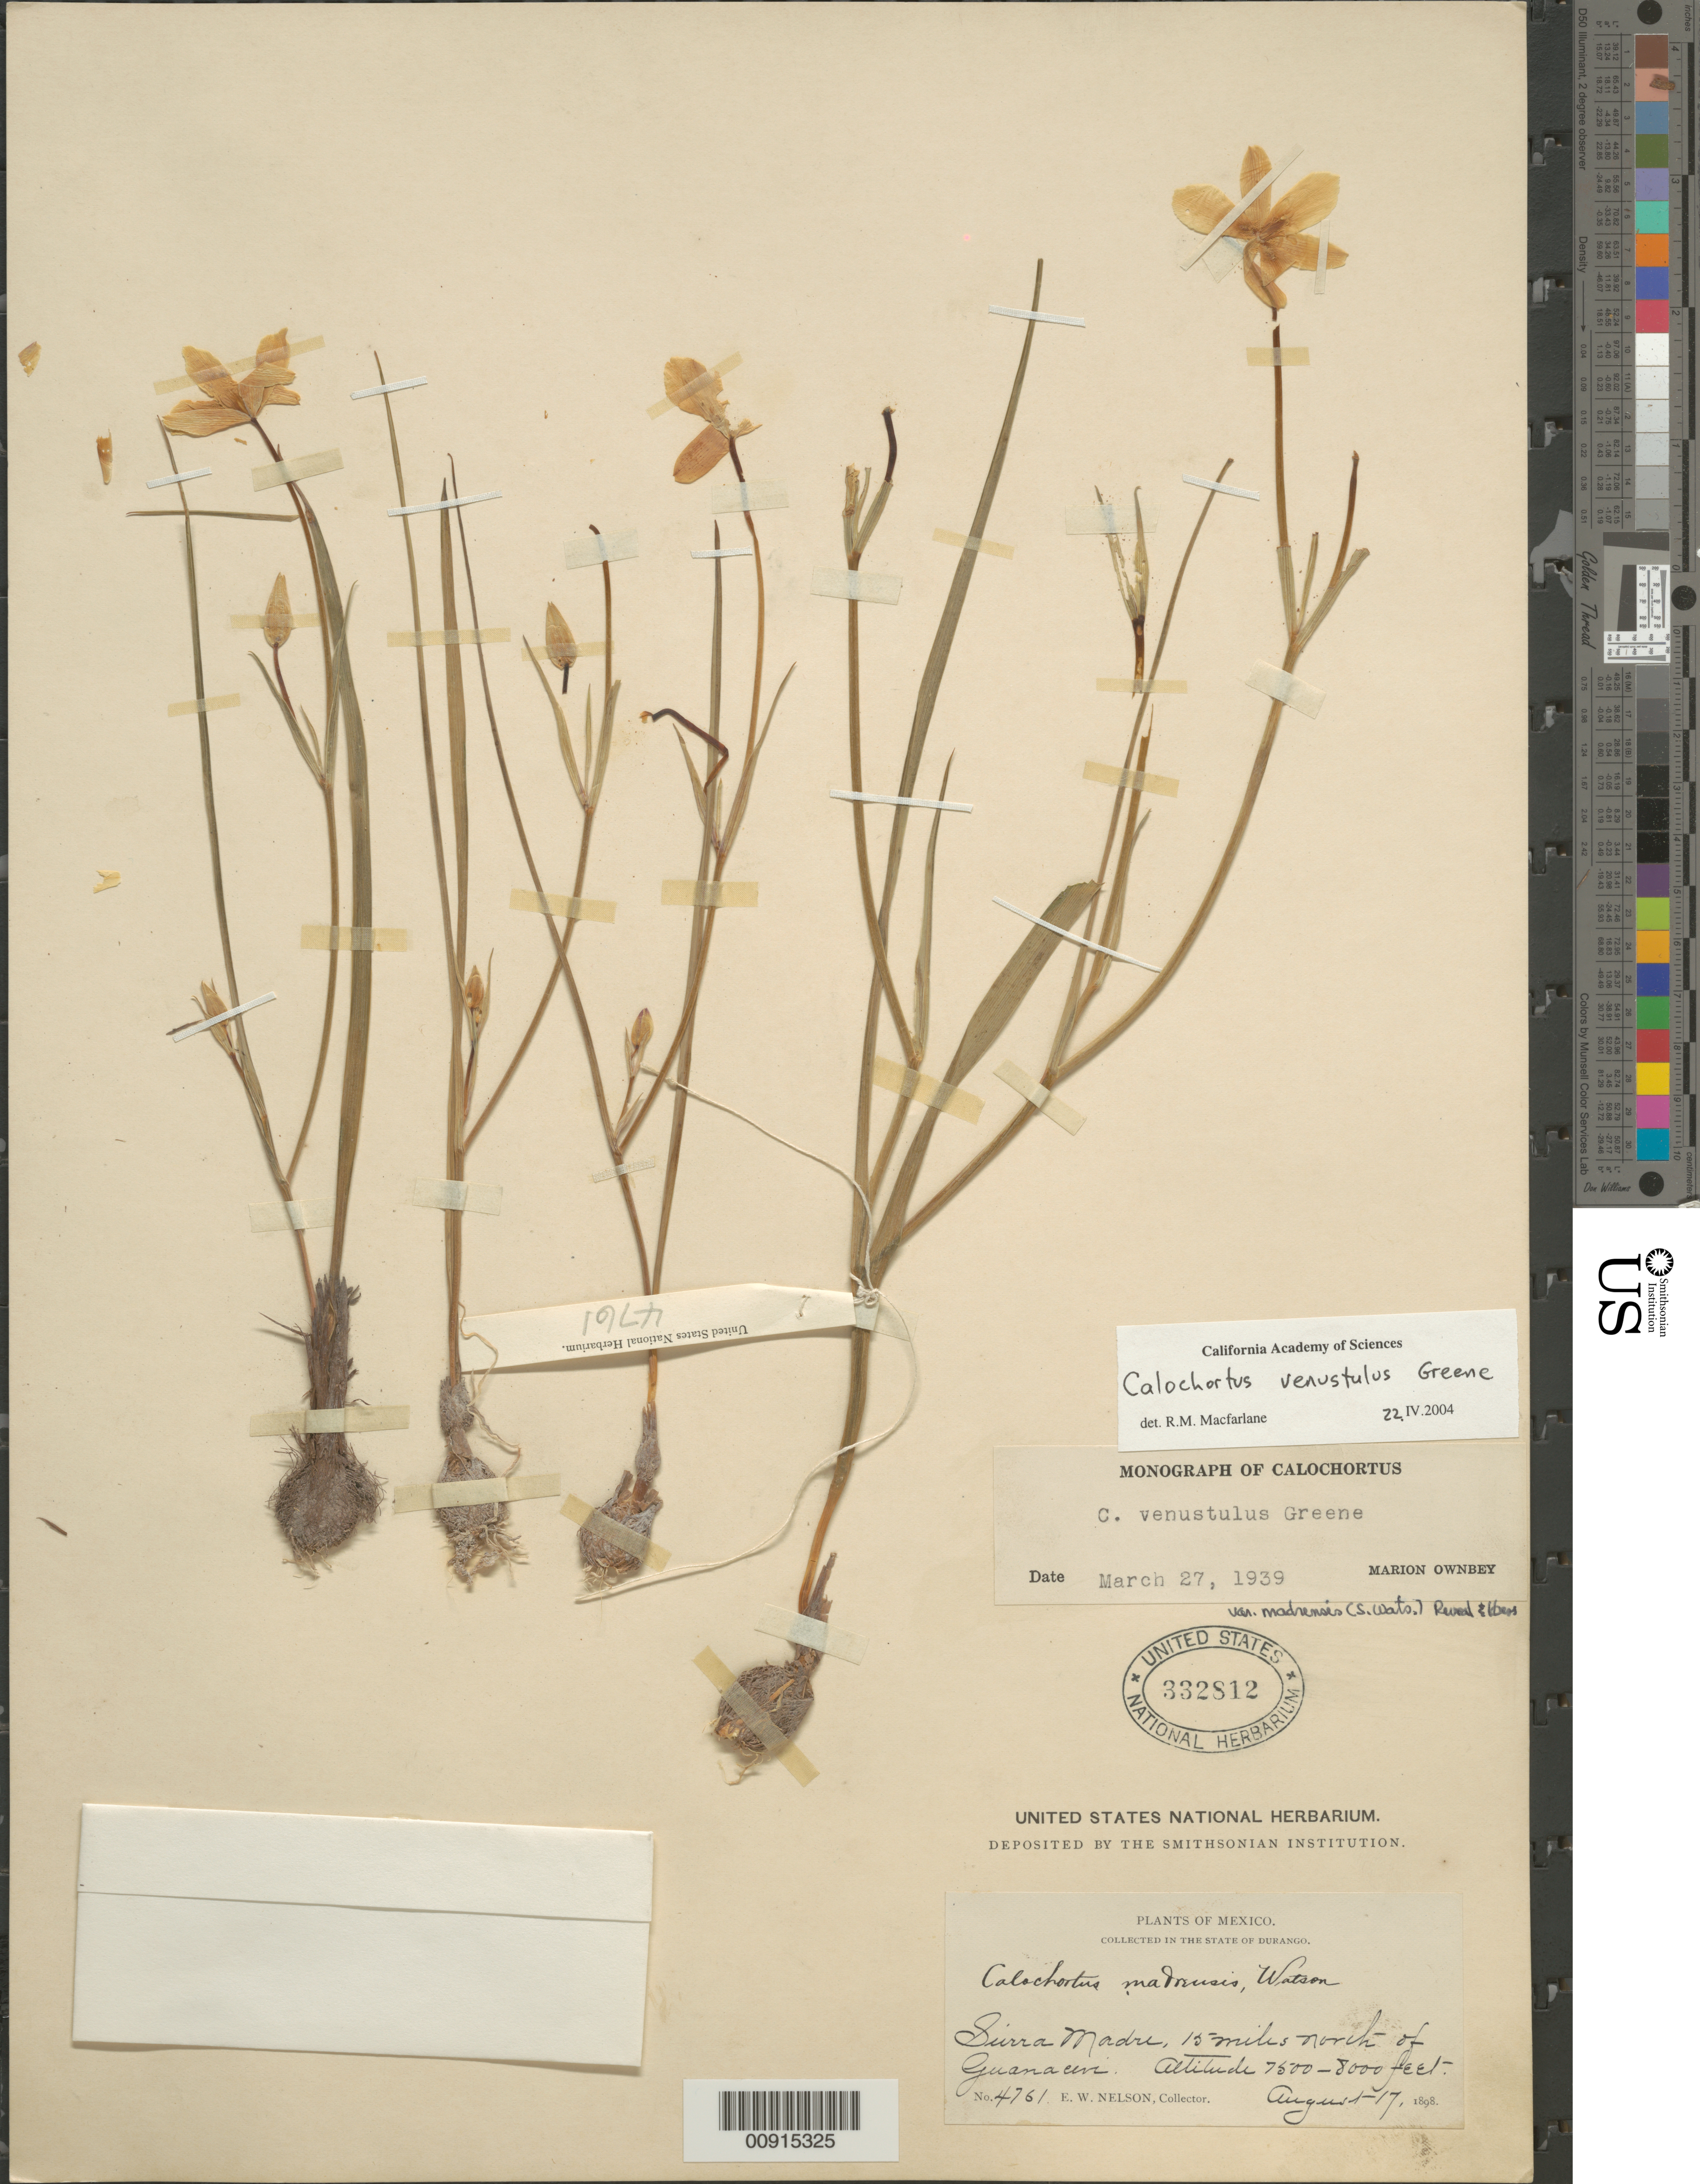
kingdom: Plantae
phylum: Tracheophyta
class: Liliopsida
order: Liliales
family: Liliaceae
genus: Calochortus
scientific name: Calochortus venustulus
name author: Greene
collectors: E. W. Nelson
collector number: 4761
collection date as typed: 17 Aug 1898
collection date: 1898-08-17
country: Mexico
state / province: Durango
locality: Sierra Madre, 15 miles north of Guanacevi, State of Durango.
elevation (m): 2286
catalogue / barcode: US 332812